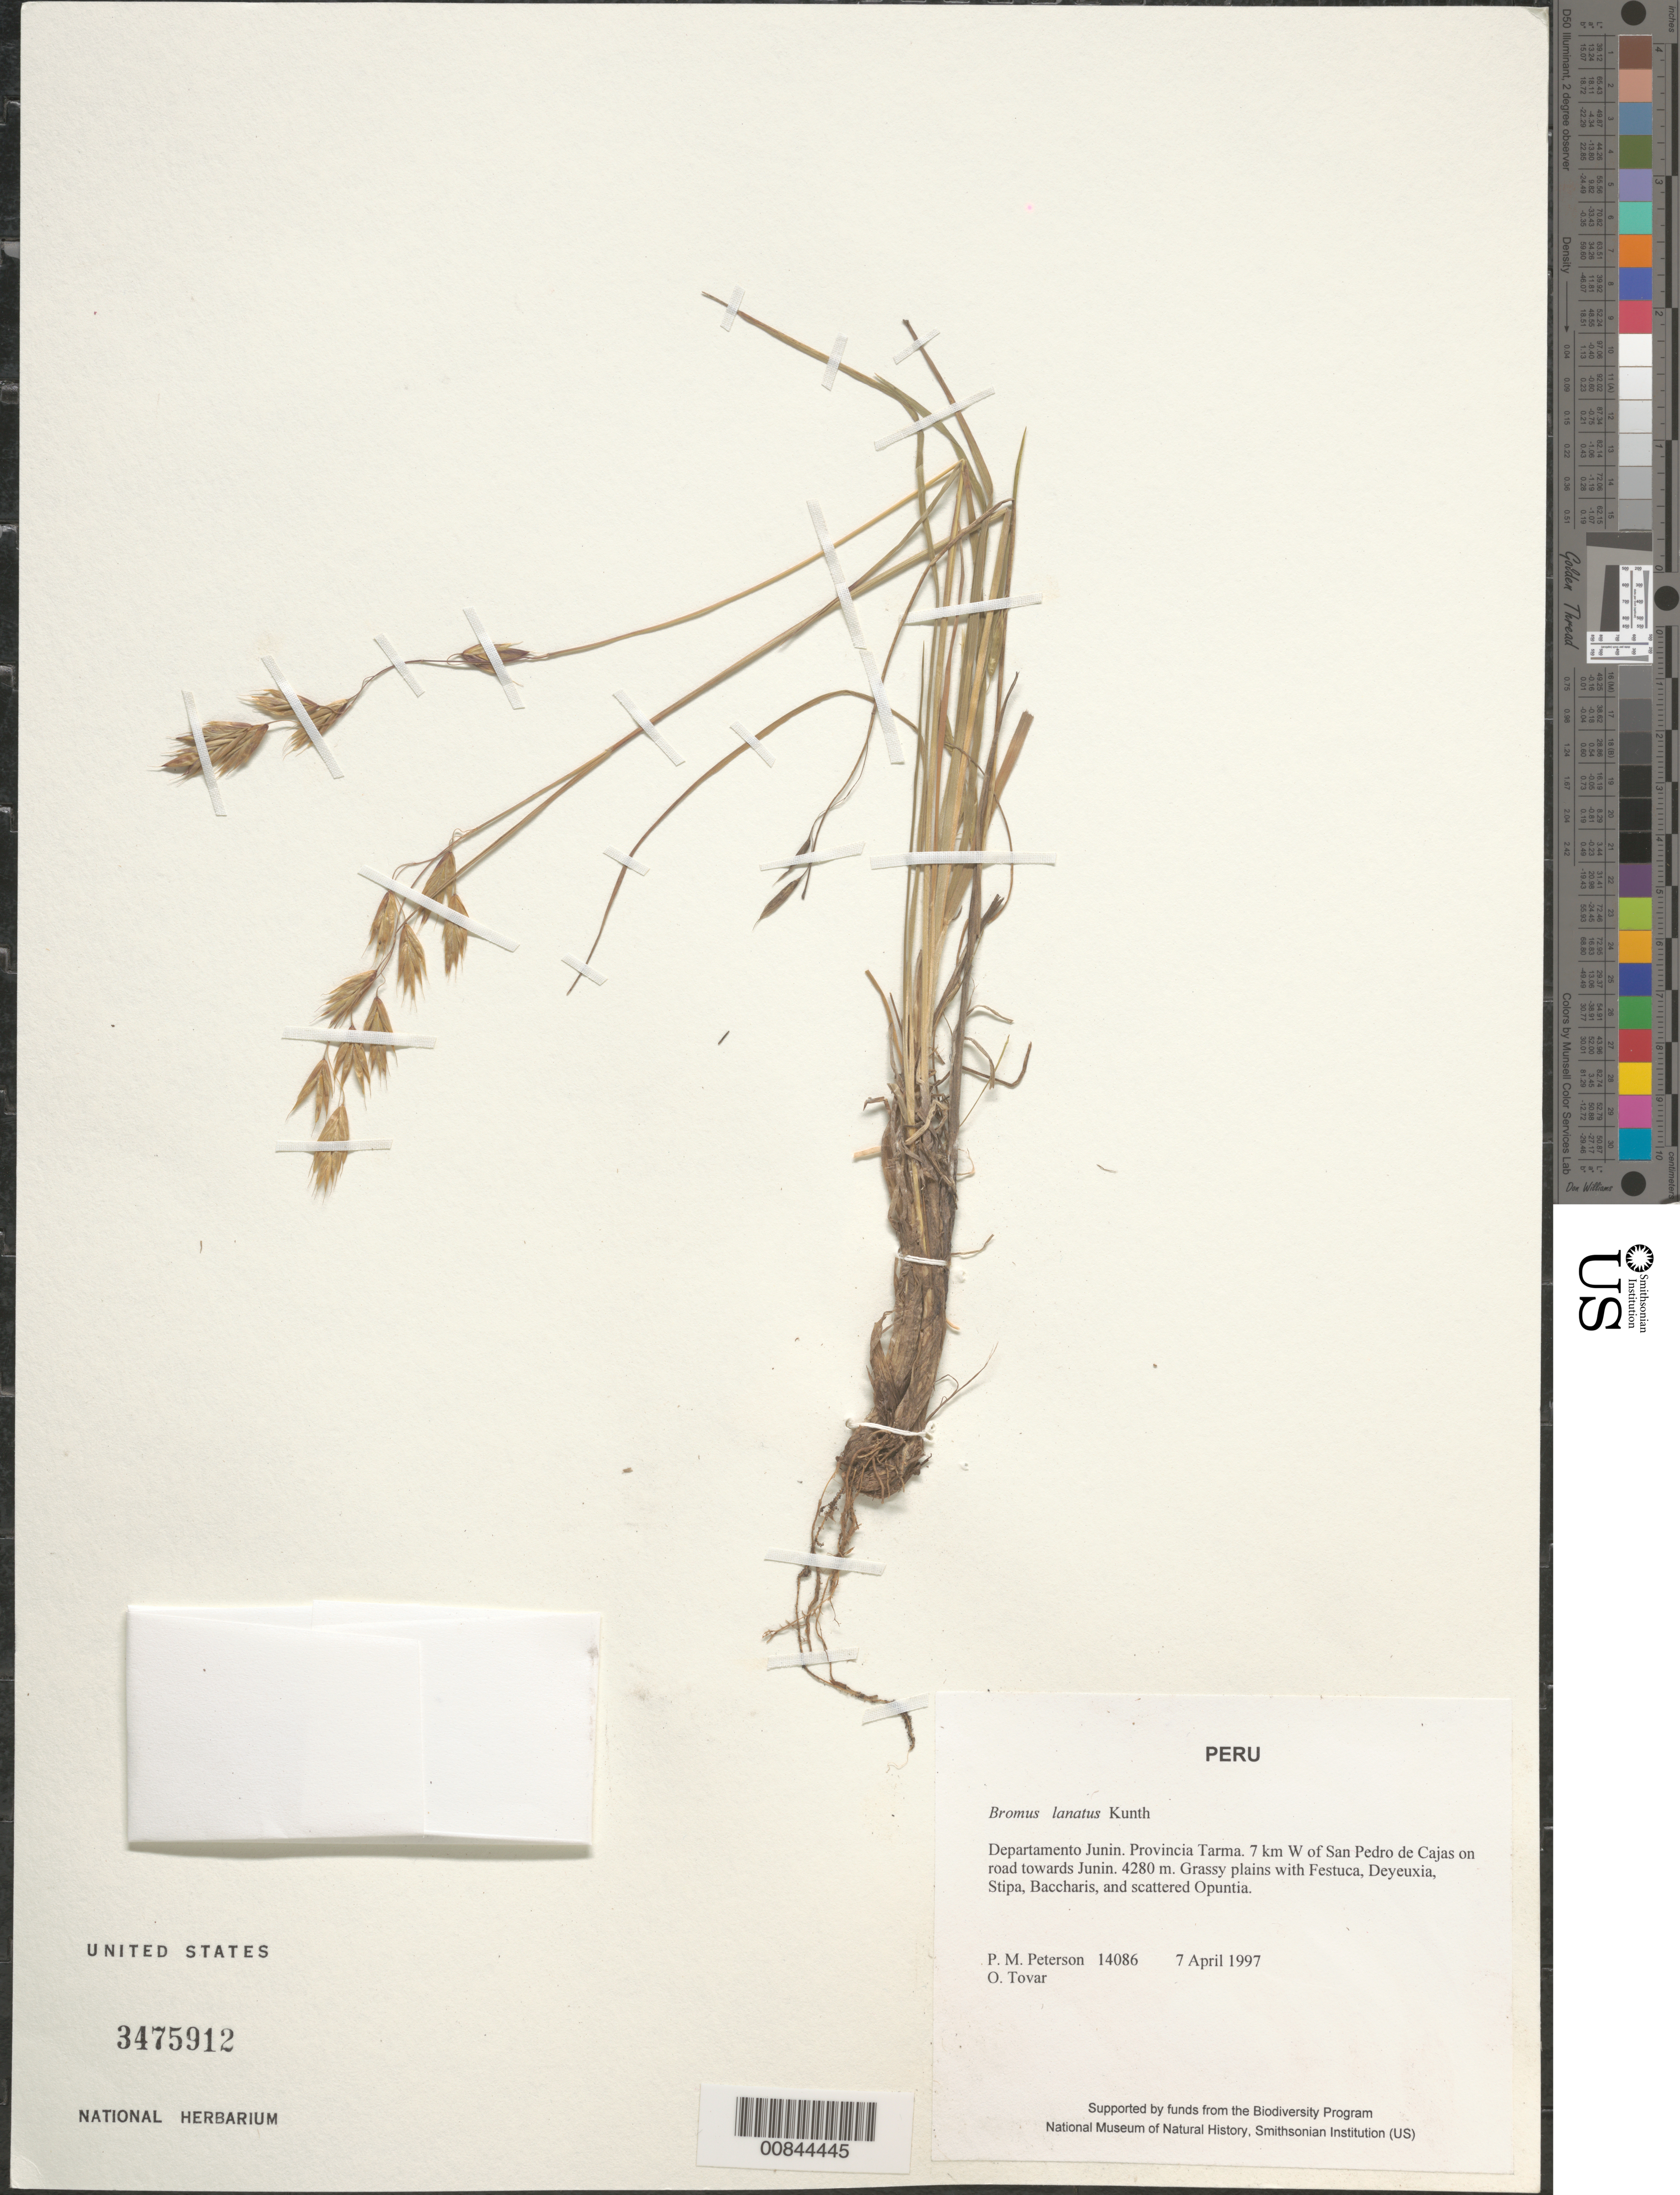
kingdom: Plantae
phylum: Tracheophyta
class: Liliopsida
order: Poales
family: Poaceae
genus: Bromus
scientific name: Bromus lanatus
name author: Kunth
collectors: P. M. Peterson & Ó. Tovar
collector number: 14086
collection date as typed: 07 Apr 1997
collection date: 1997-04-07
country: Peru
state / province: Junín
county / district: Tarma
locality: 7 km W of San Pedro de Cajas on road towards Junin.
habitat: Grassy plains with Festuca, Deyeuxia, Stipa, Baccharis, and scattered Opuntia.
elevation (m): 4280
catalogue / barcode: US 3475912